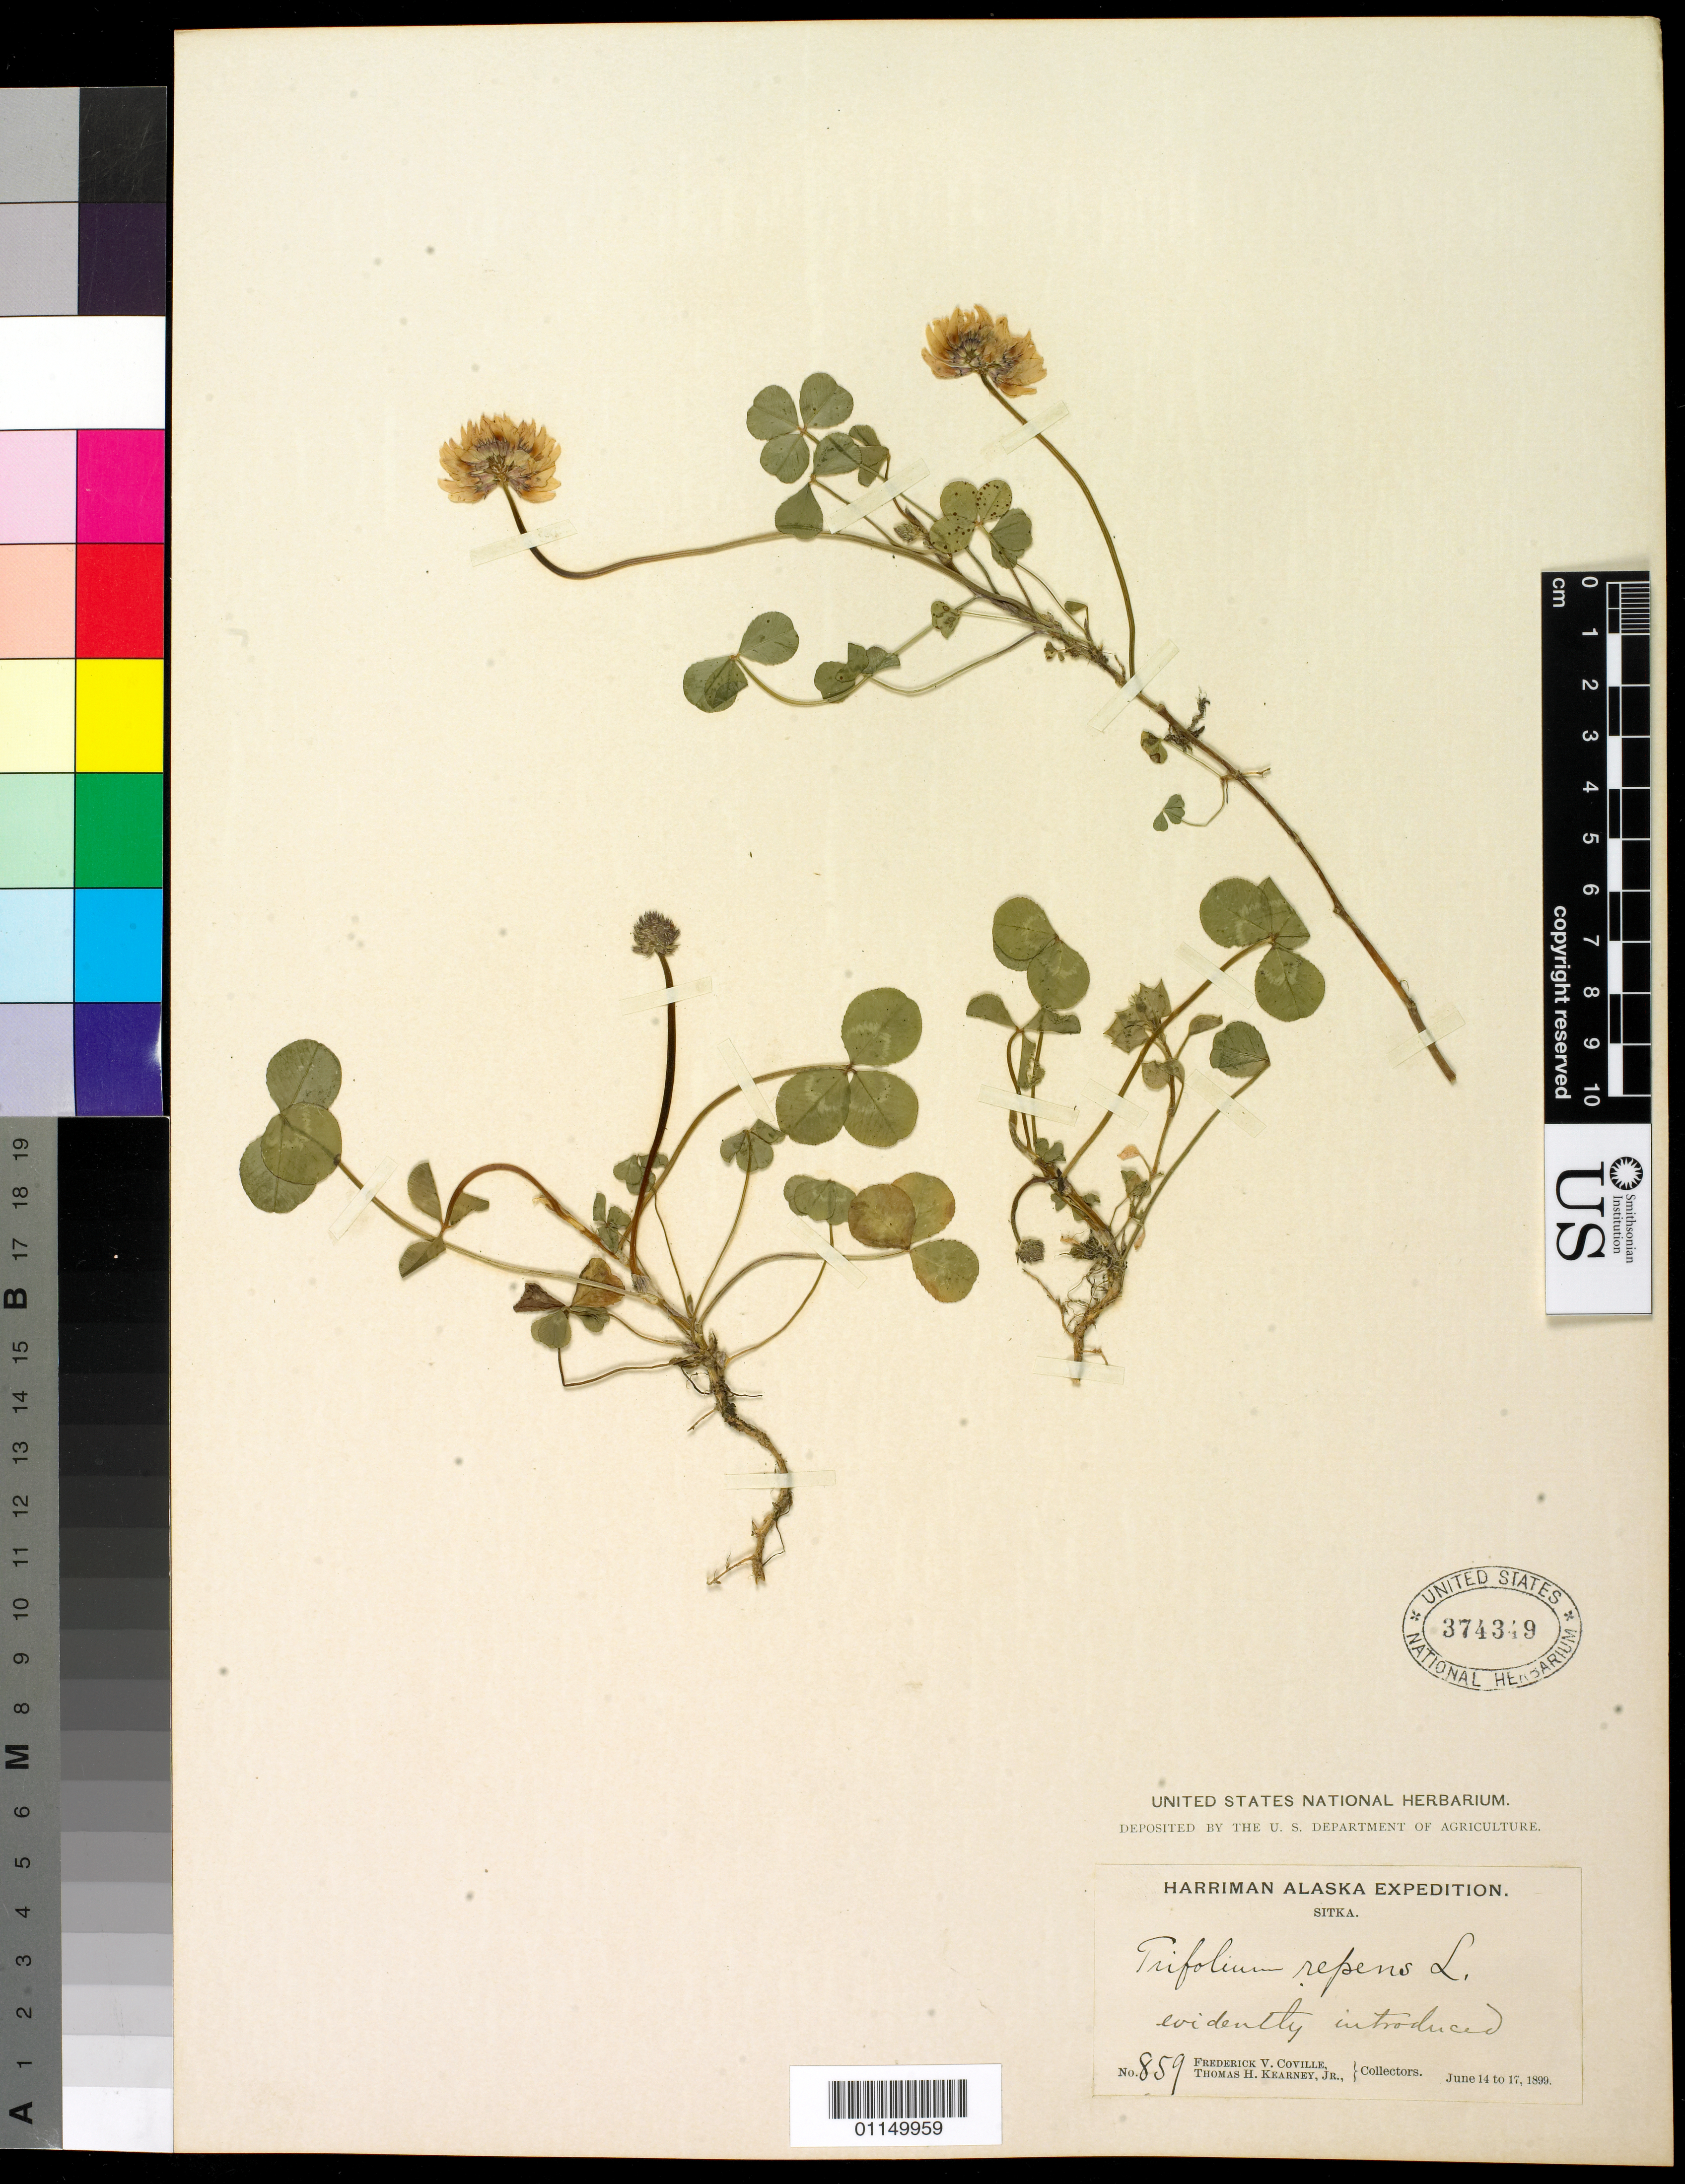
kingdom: Plantae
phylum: Tracheophyta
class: Magnoliopsida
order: Fabales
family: Fabaceae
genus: Trifolium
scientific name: Trifolium repens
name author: L.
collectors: F. V. Coville & T. H. Kearney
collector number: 859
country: United States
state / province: Alaska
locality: Sitka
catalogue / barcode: US 374349